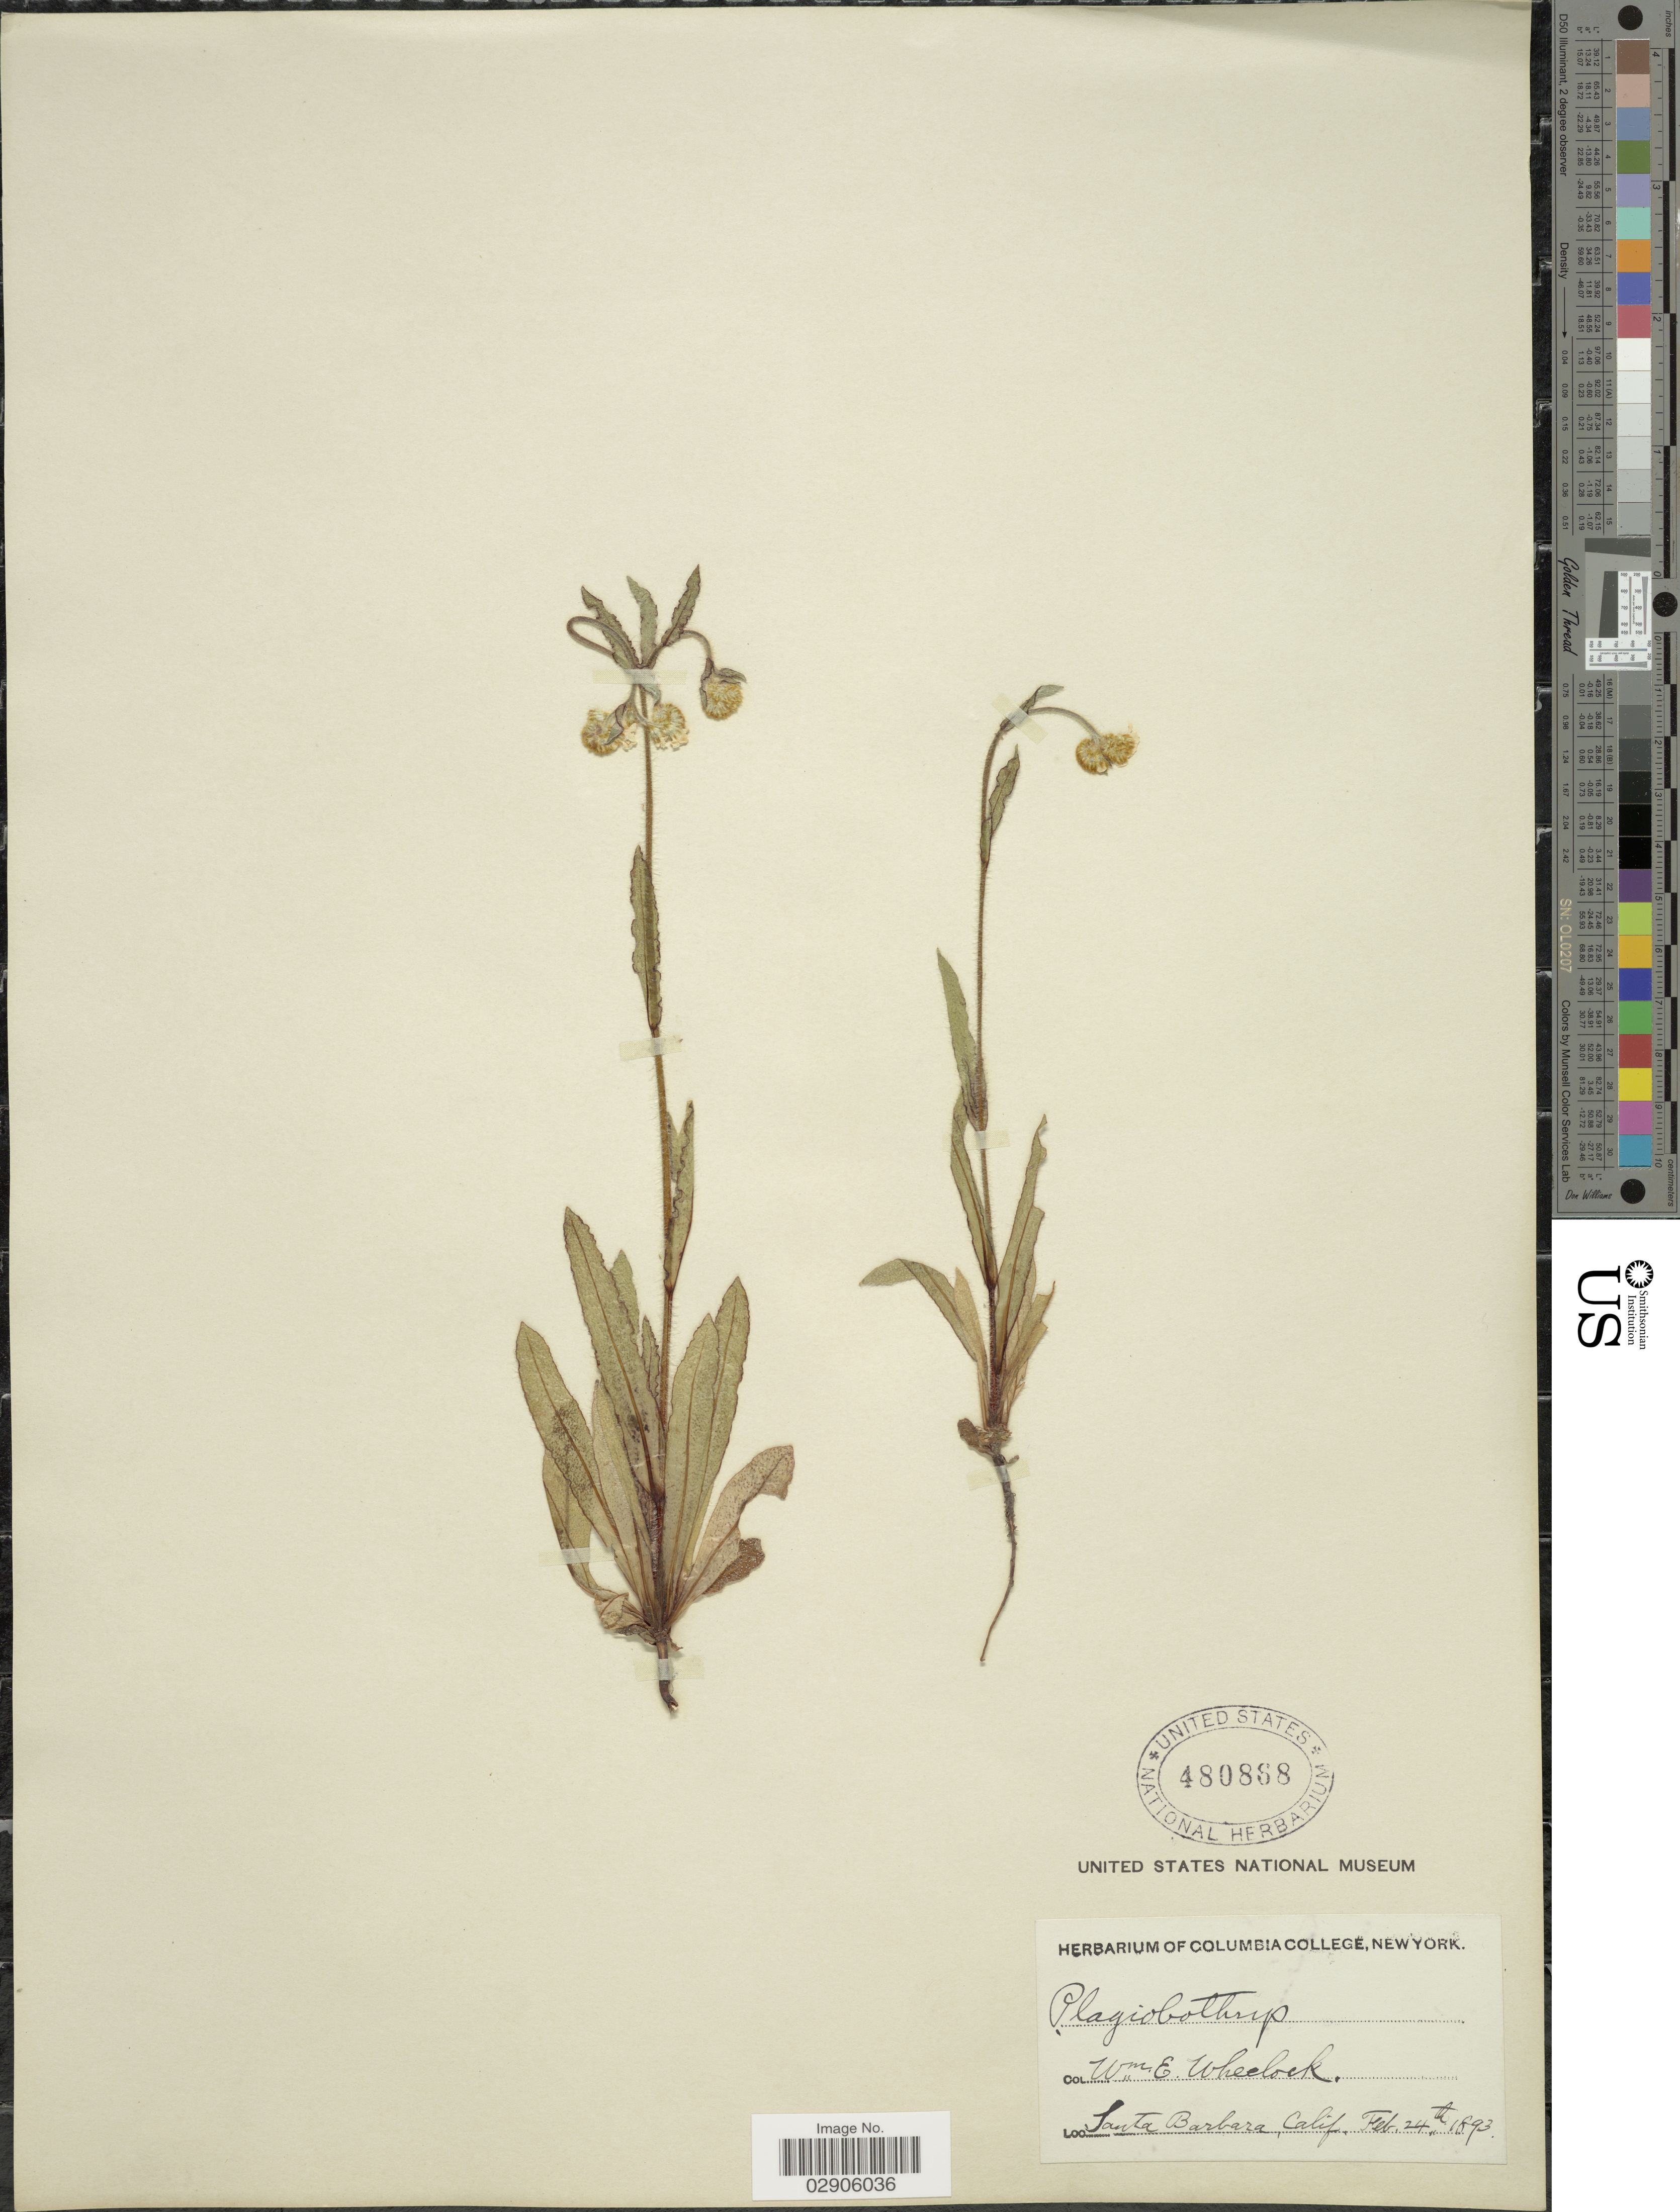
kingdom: Plantae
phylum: Tracheophyta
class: Magnoliopsida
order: Boraginales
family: Boraginaceae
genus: Plagiobothrys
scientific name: Plagiobothrys sp.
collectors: W. Wheelock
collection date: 1893-02-24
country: United States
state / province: California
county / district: Santa Barbara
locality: Santa Barbara, Calif.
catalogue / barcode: US 480868